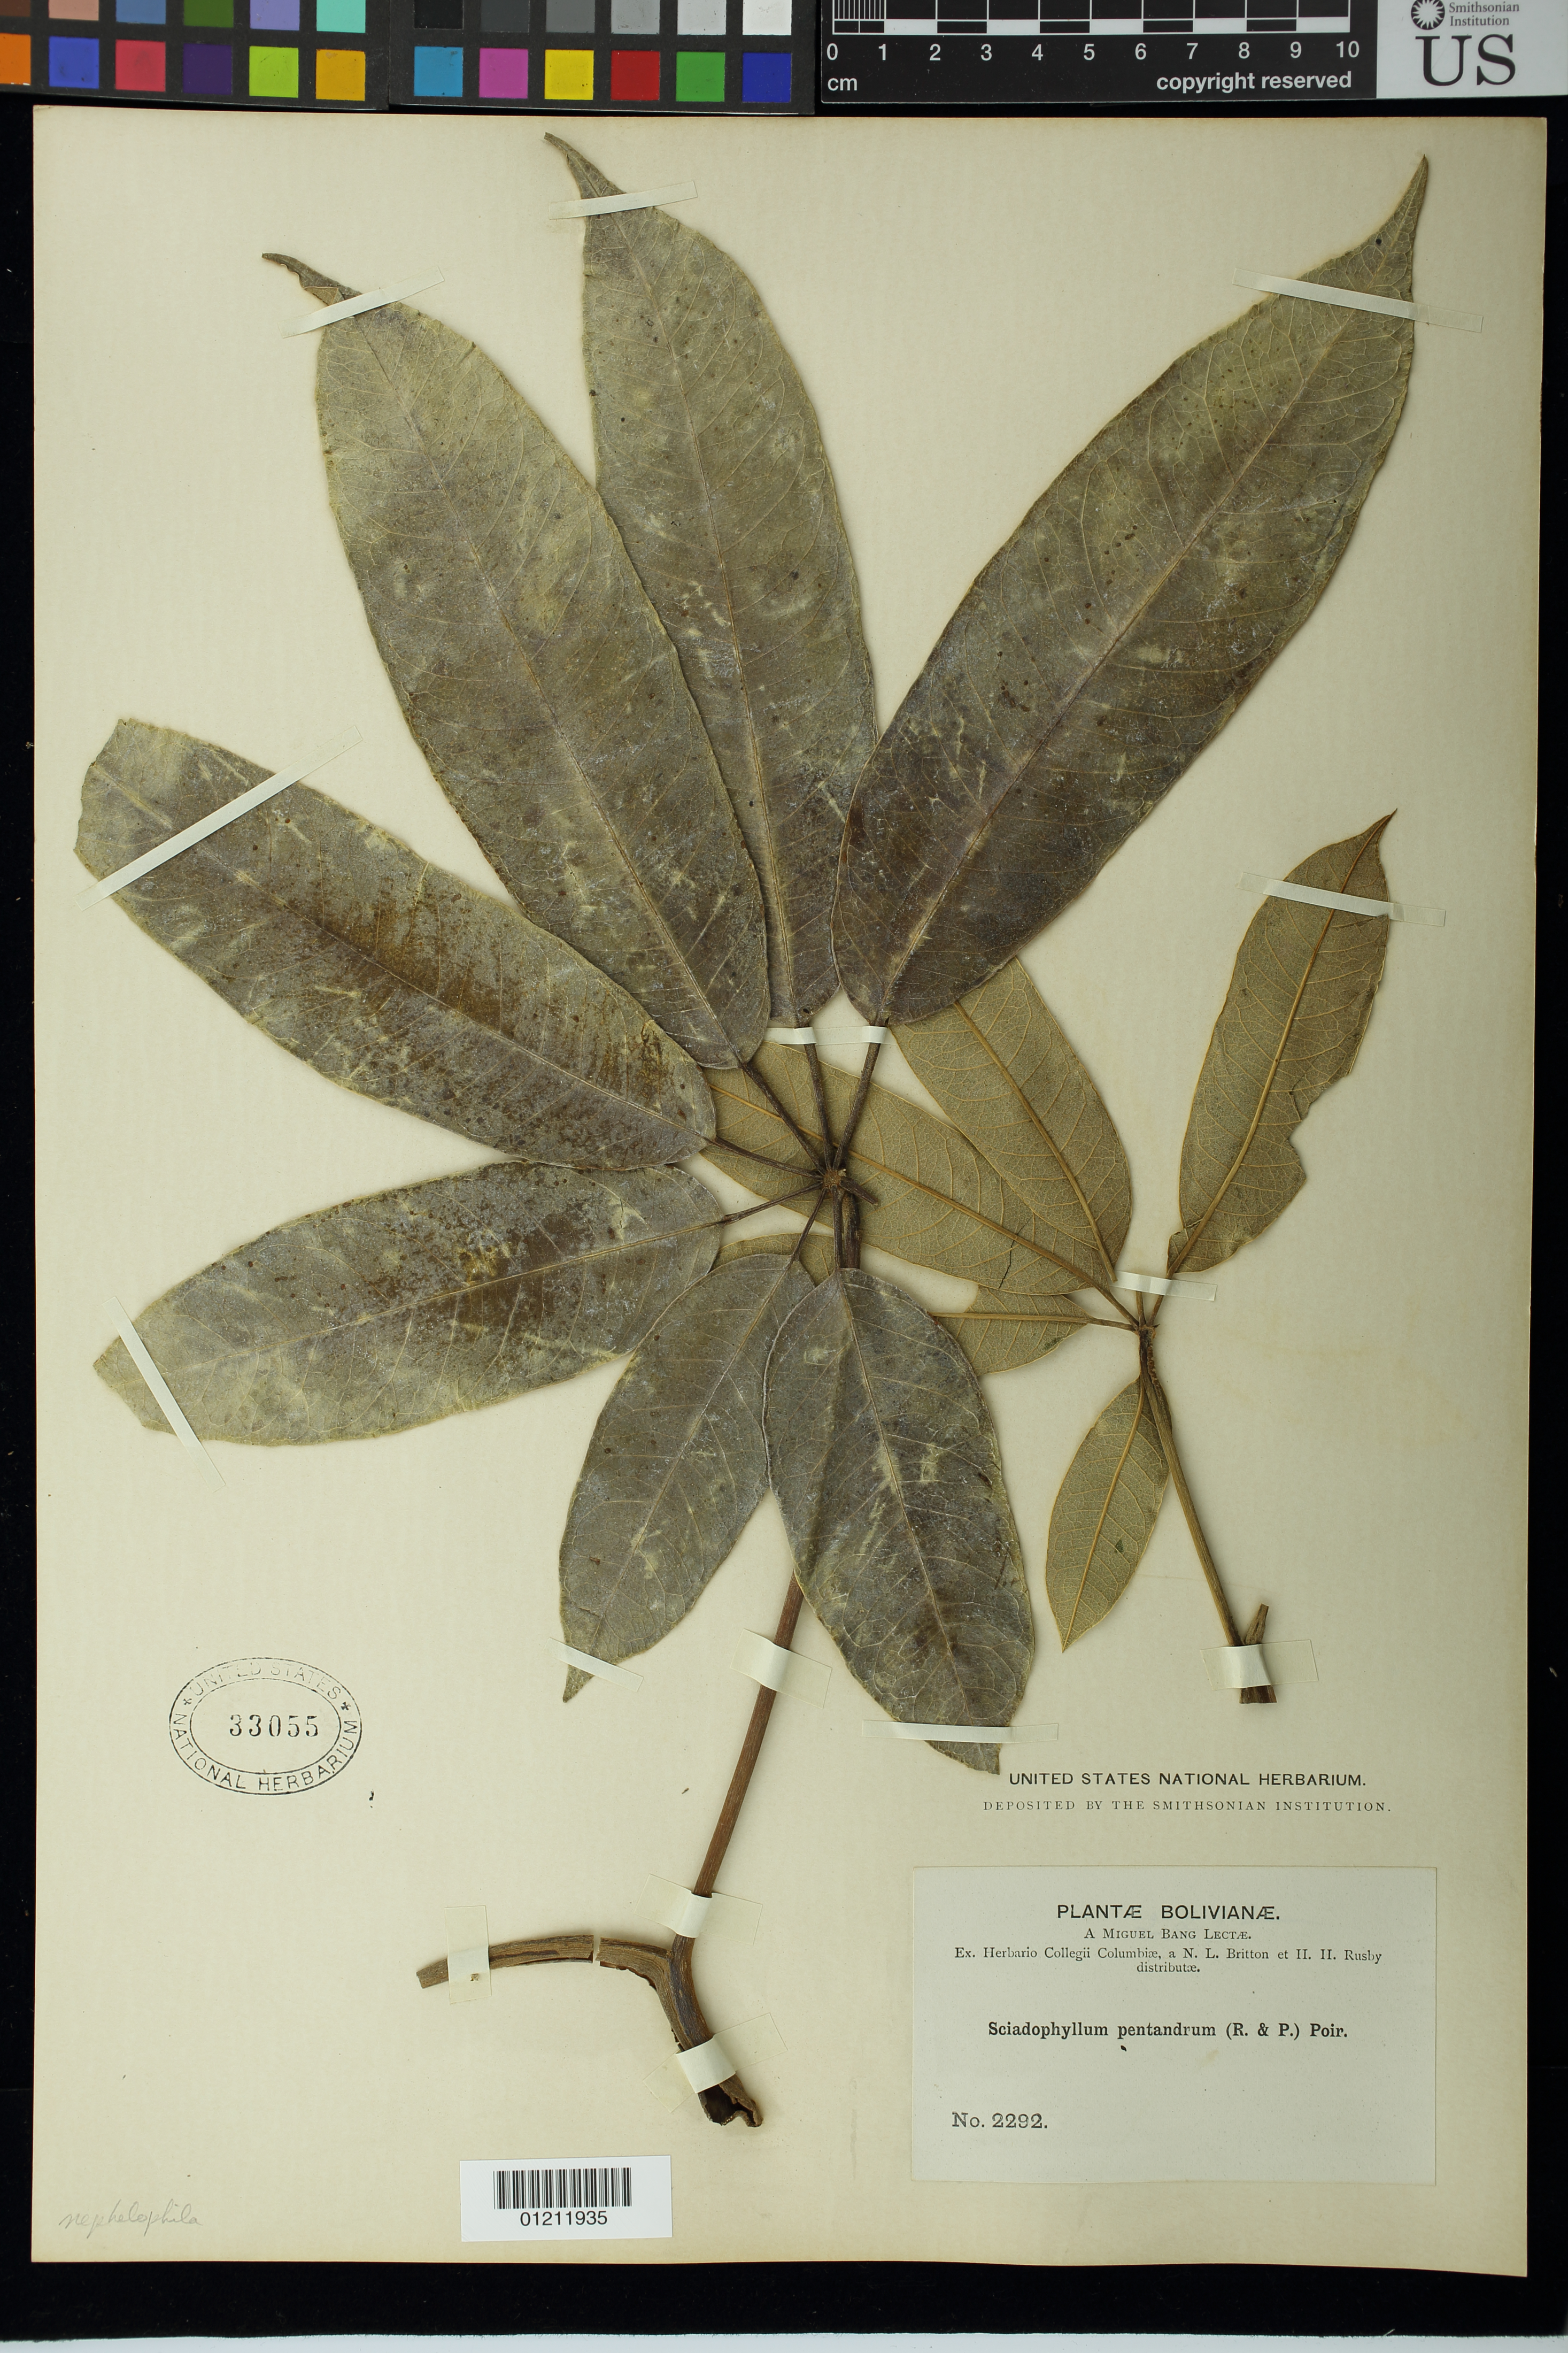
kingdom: Plantae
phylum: Tracheophyta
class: Magnoliopsida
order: Apiales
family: Araliaceae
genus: Schefflera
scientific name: Schefflera nephelophila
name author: Harms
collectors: M. Bang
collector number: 2292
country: Bolivia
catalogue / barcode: US 33055